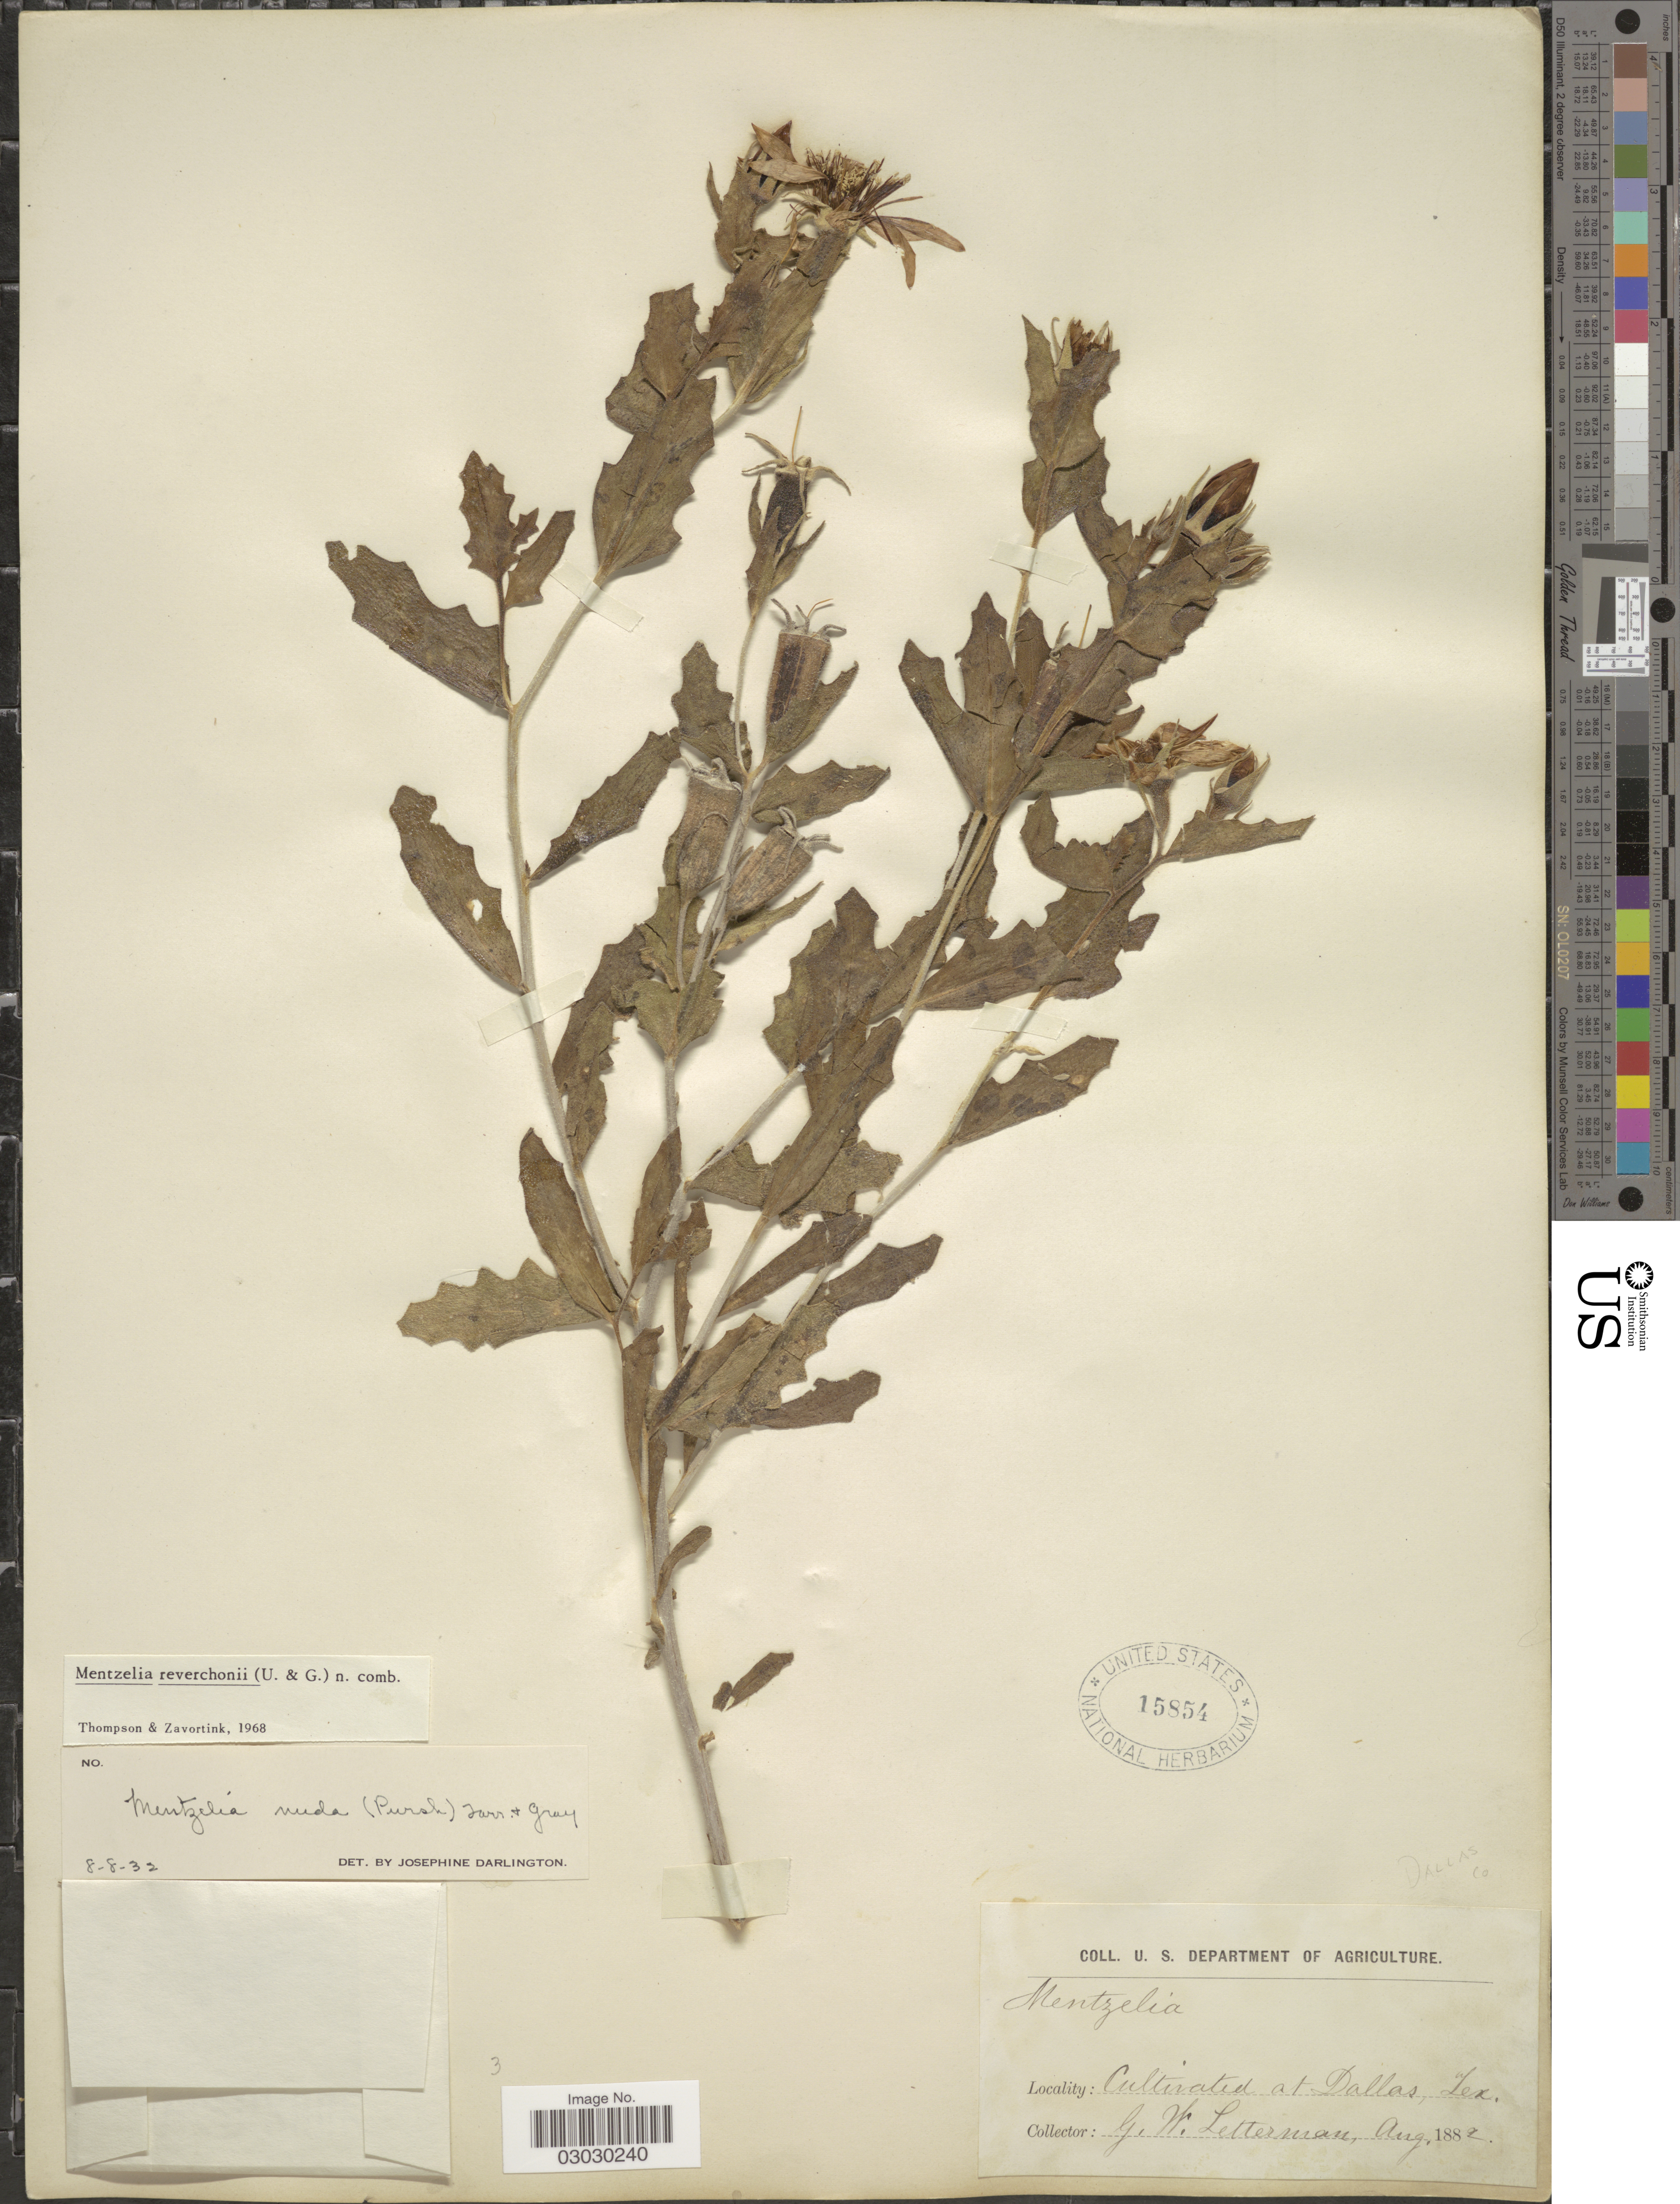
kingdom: Plantae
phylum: Tracheophyta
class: Magnoliopsida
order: Cornales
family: Loasaceae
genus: Mentzelia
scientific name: Mentzelia reverchonii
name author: (Urb.) H.J. Thomps. & Zavort.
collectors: G. W. Letterman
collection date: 1882-08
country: United States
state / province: Texas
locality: Cultivated at Dallas.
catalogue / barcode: US 15854